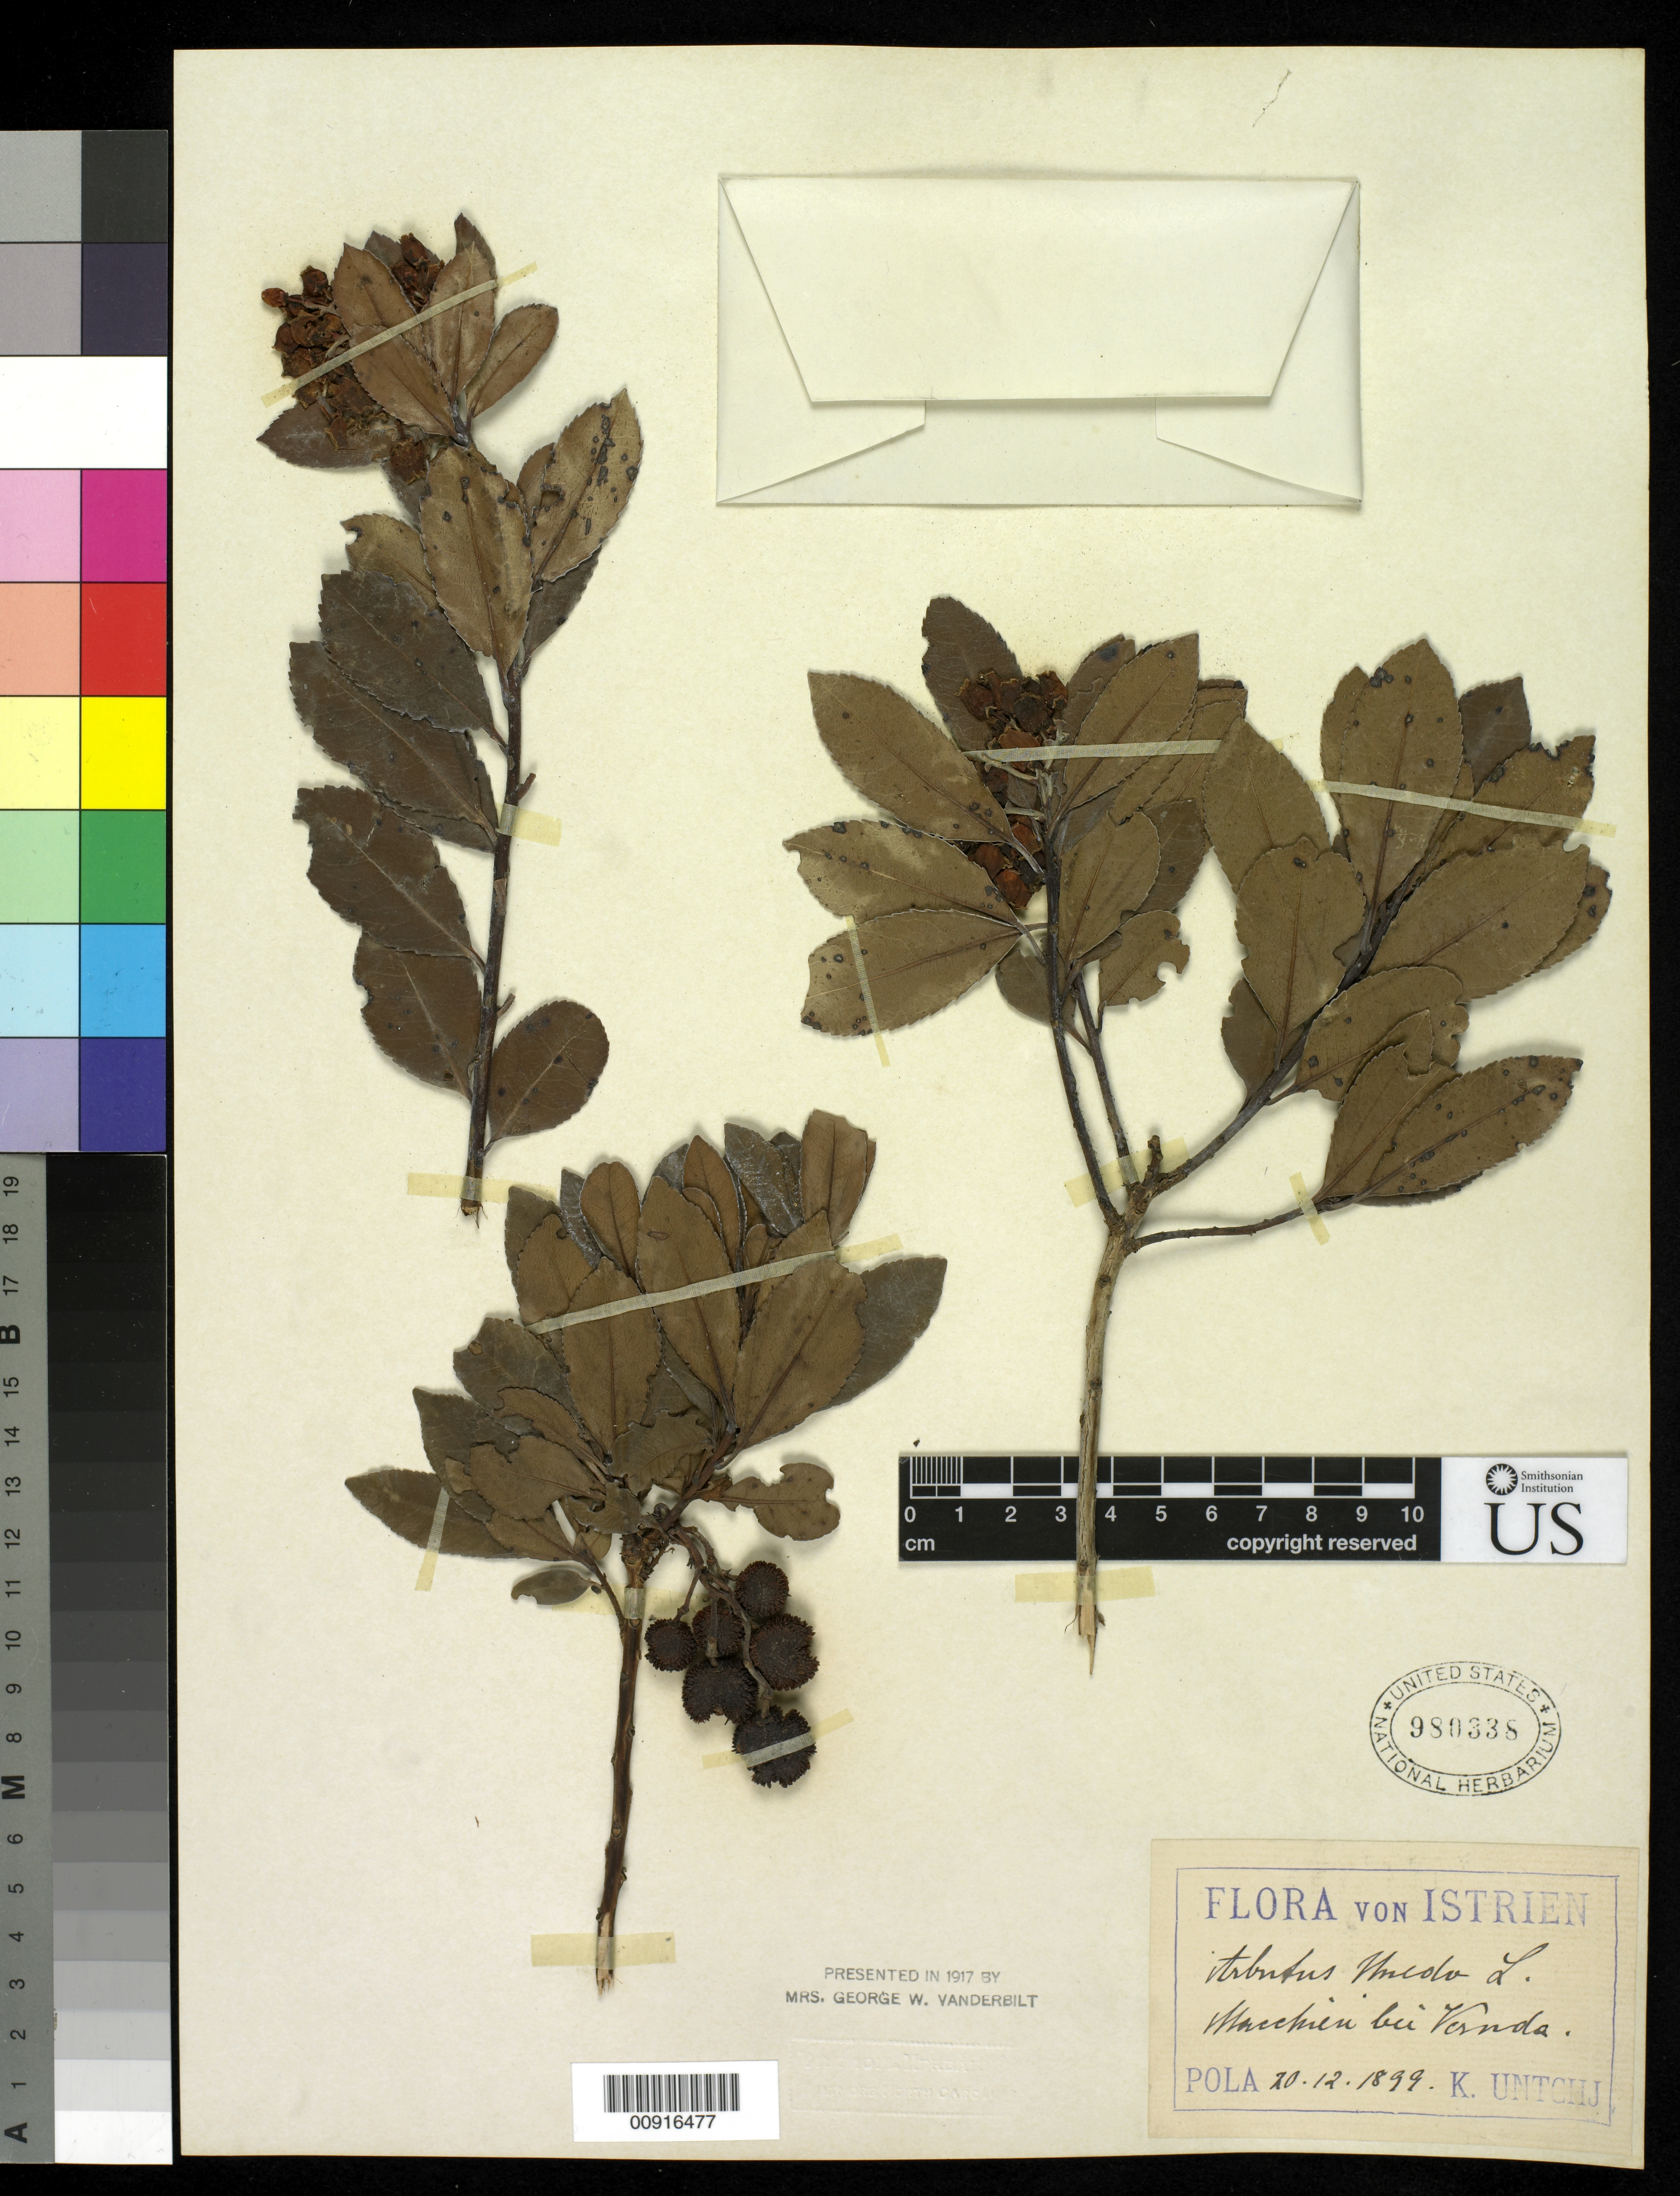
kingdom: Plantae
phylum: Tracheophyta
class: Magnoliopsida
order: Ericales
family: Ericaceae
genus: Arbutus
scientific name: Arbutus unedo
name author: L.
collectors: K. Untchj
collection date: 1899-10-12/1899-12-10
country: Croatia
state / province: Istria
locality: Macchien bei Vernda.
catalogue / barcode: US 980338